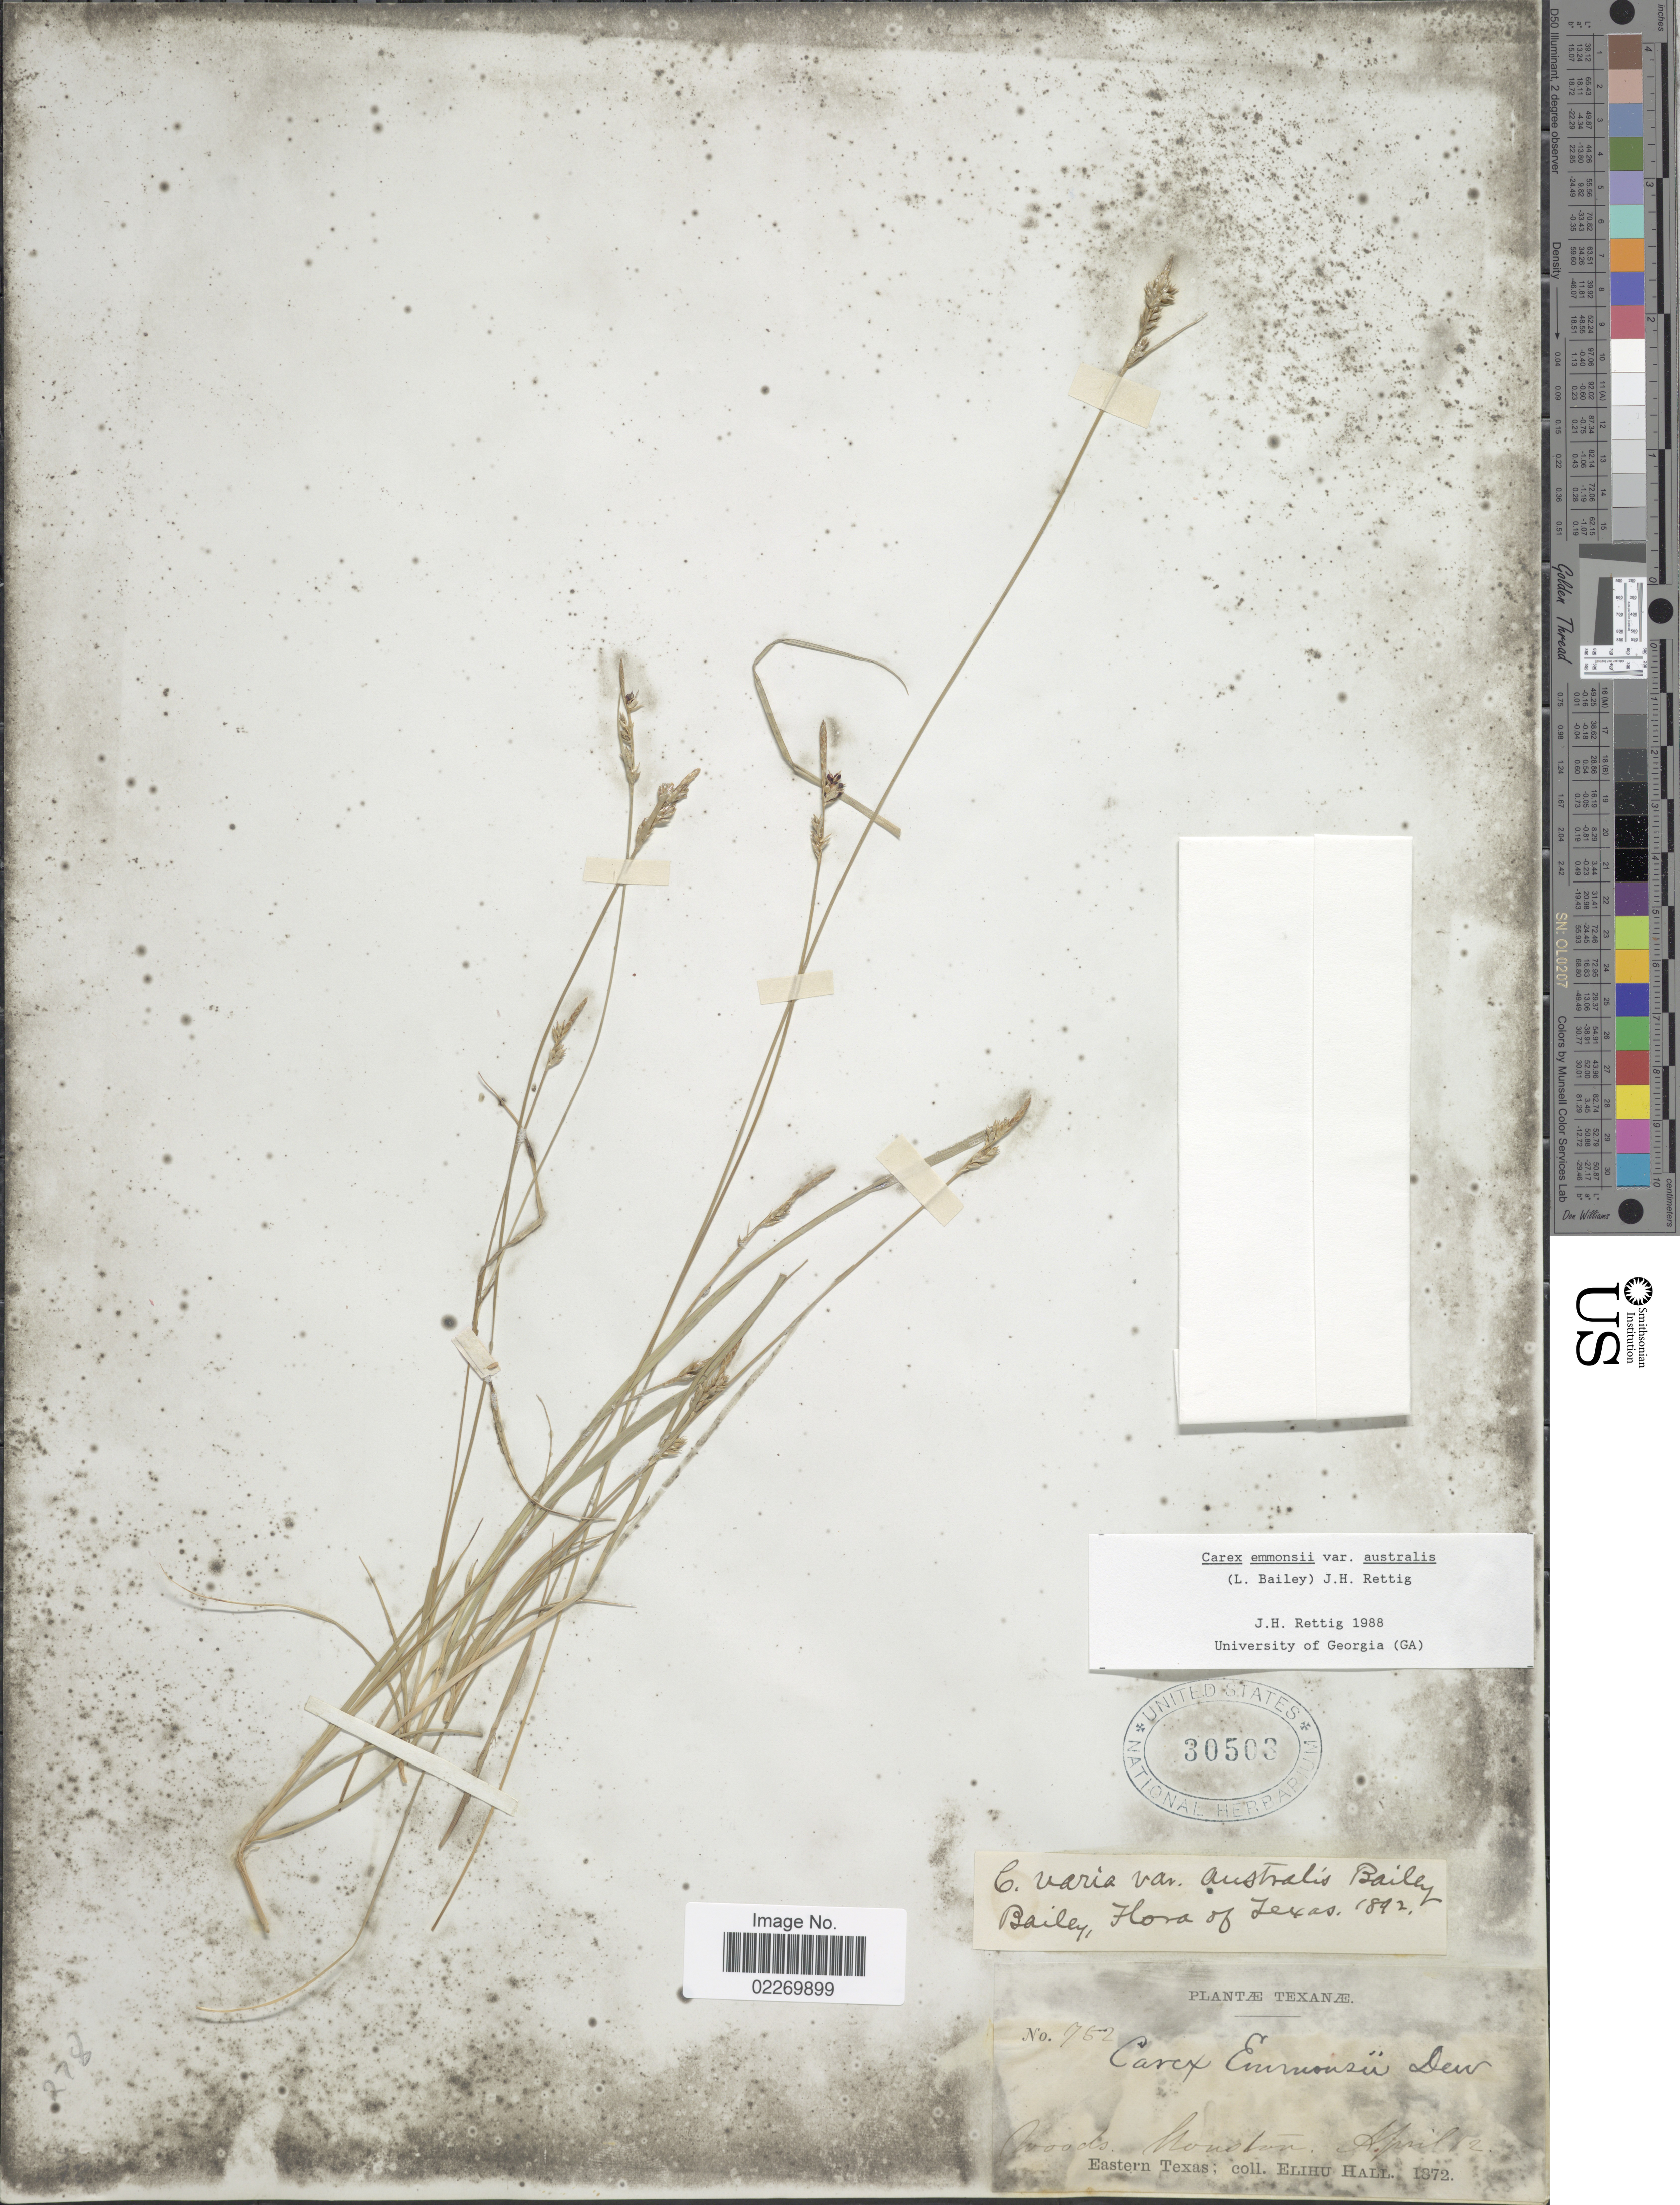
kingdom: Plantae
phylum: Tracheophyta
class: Liliopsida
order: Poales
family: Cyperaceae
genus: Carex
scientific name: Carex physorhyncha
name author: Liebm. ex Steud.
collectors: E. Hall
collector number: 752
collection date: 1872-04-12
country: United States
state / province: Texas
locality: Houston, Eastern Texas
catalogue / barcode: US 30503